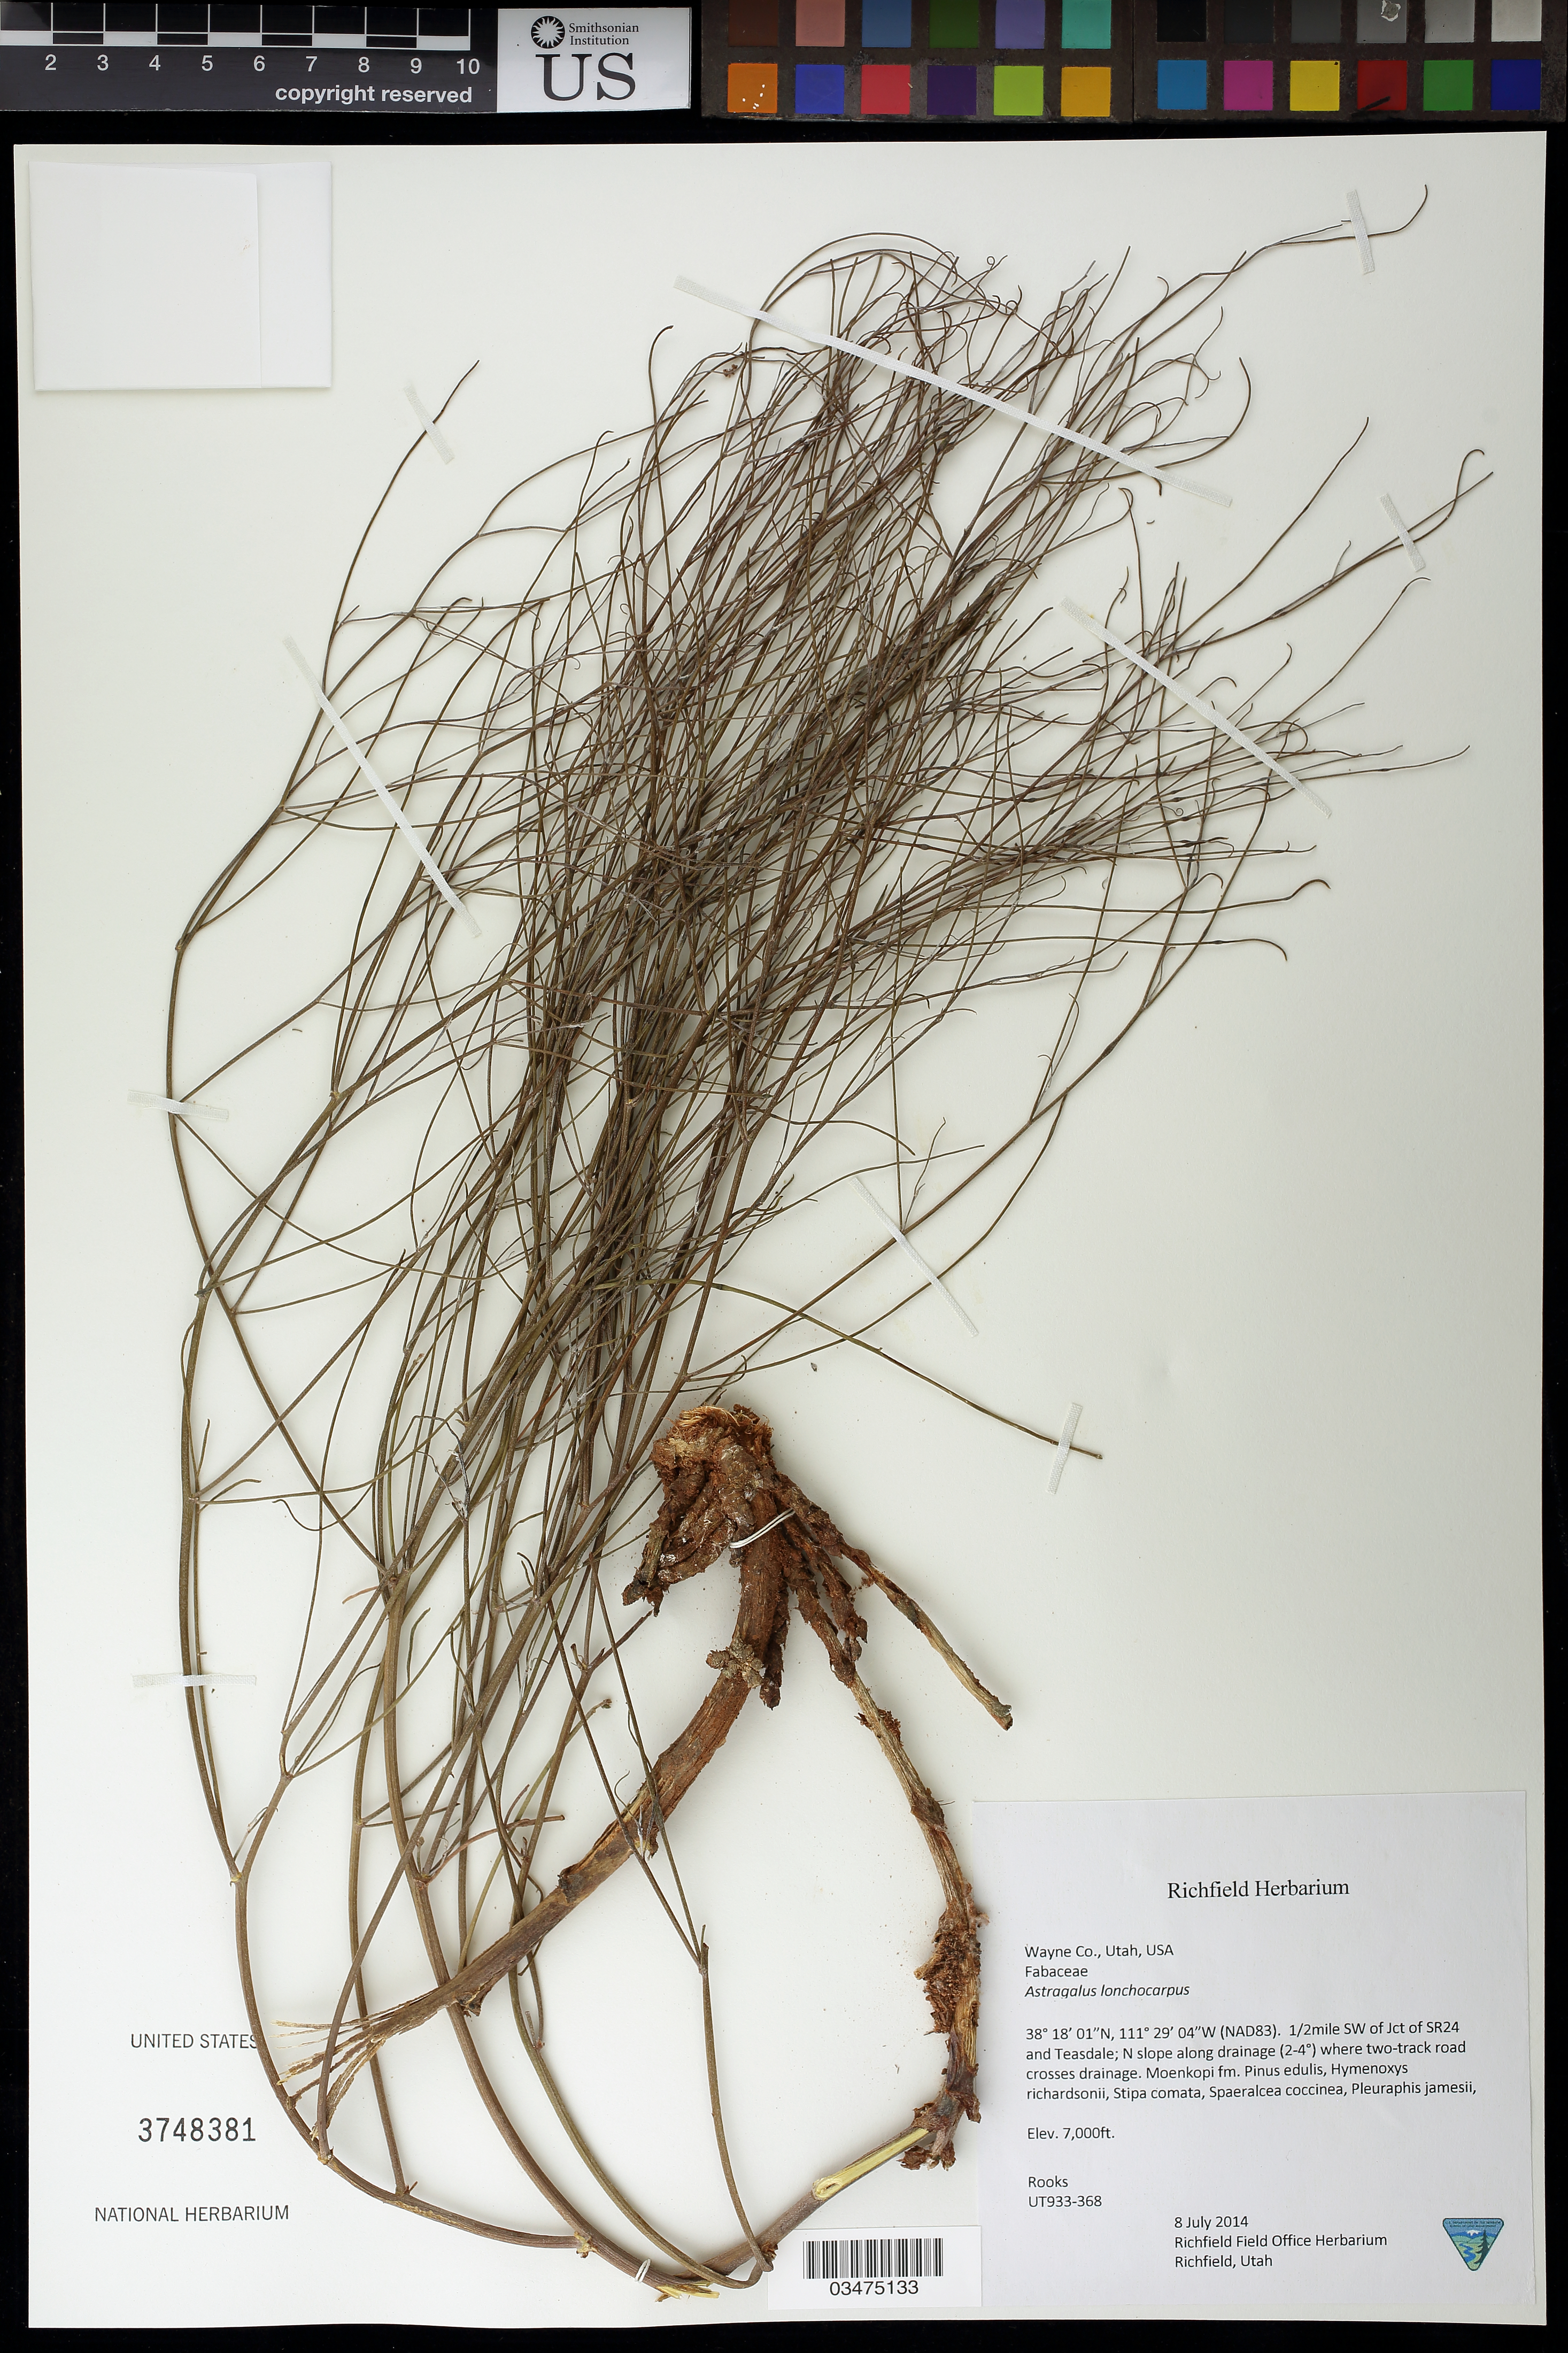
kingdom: Plantae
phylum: Tracheophyta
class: Magnoliopsida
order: Fabales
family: Fabaceae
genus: Astragalus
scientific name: Astragalus lonchocarpus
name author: Torr.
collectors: -. Rooks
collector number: UT933-368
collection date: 2014-07-08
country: United States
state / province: Utah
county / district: Wayne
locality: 1/2 mi. SW of Jct of SR24 and Teasdale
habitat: Pinus edulis, Stipa comata, Pleuraphis jamesii, ect.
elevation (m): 2134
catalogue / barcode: US 3748381